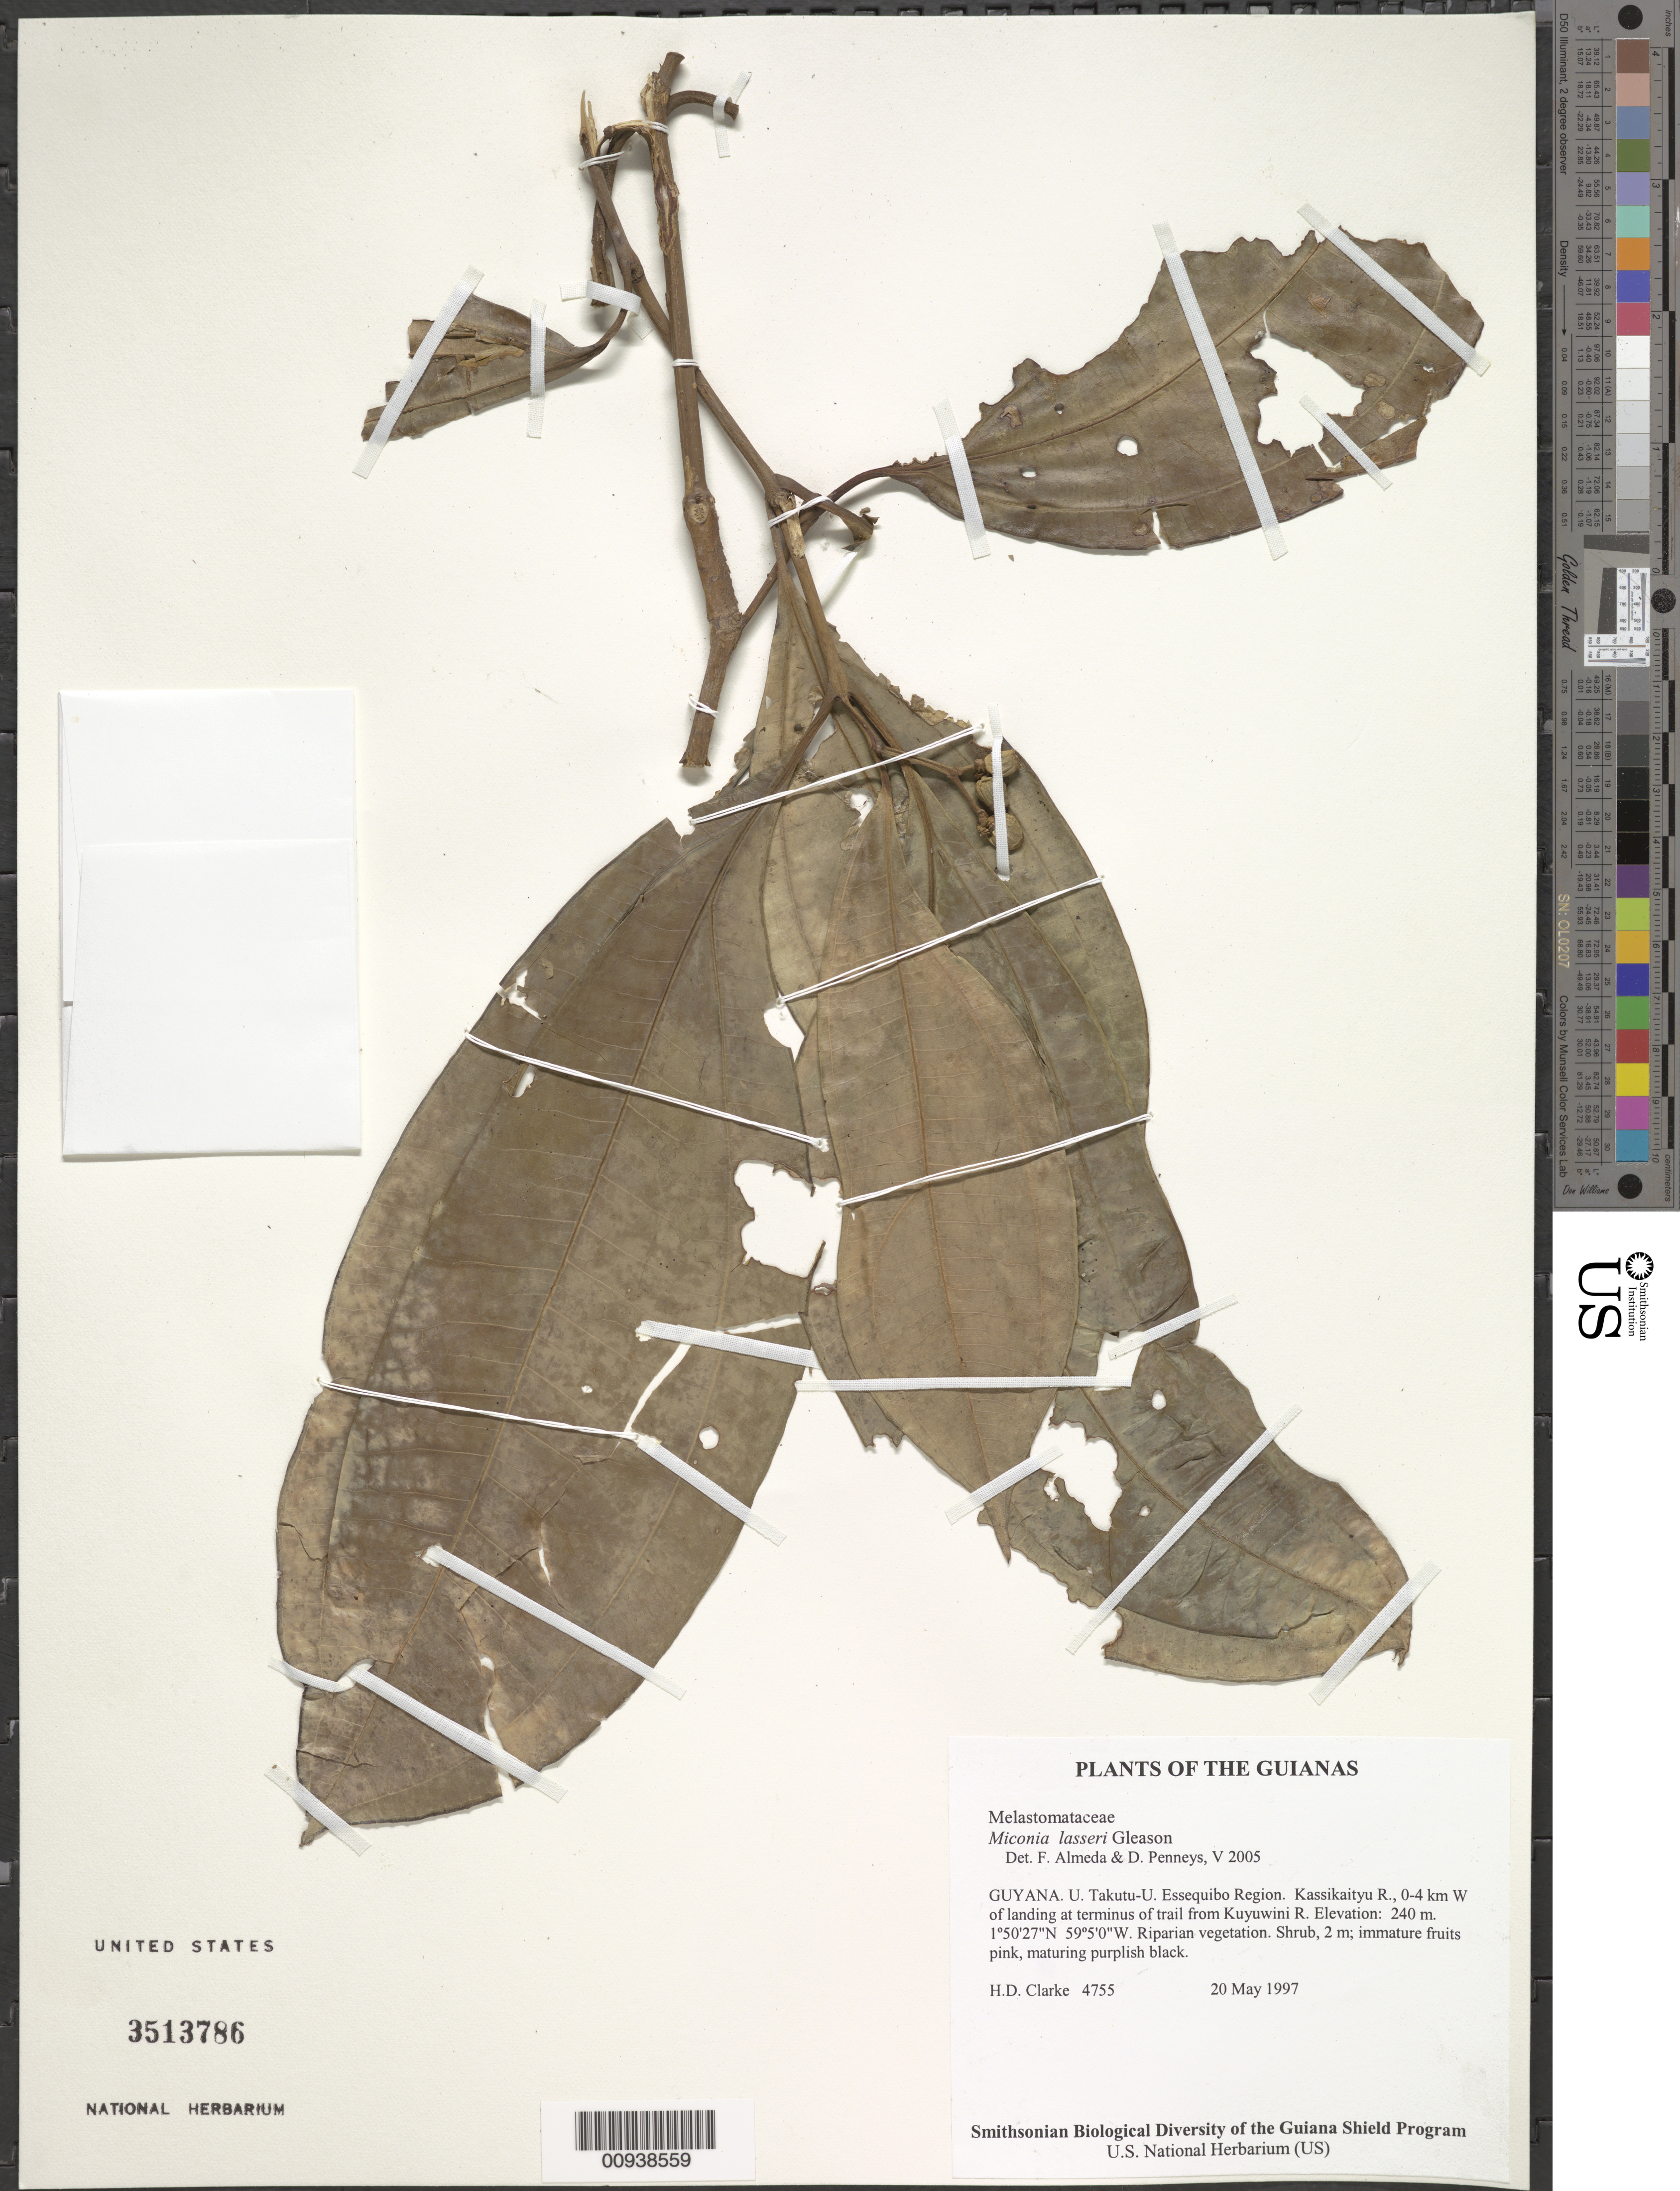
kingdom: Plantae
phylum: Tracheophyta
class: Magnoliopsida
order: Myrtales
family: Melastomataceae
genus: Miconia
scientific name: Miconia lasseri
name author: Gleason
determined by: Almeda, F.; Penneys, D. S.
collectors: H. D. Clarke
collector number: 4755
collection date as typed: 20 May 1997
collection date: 1997-05-20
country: Guyana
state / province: U. Takutu-U. Essequibo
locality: Kassikaityu R., 0-4 km W of landing at terminus of trail from Kuyuwini R.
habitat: Riparian vegetation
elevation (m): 240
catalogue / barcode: US 3513786